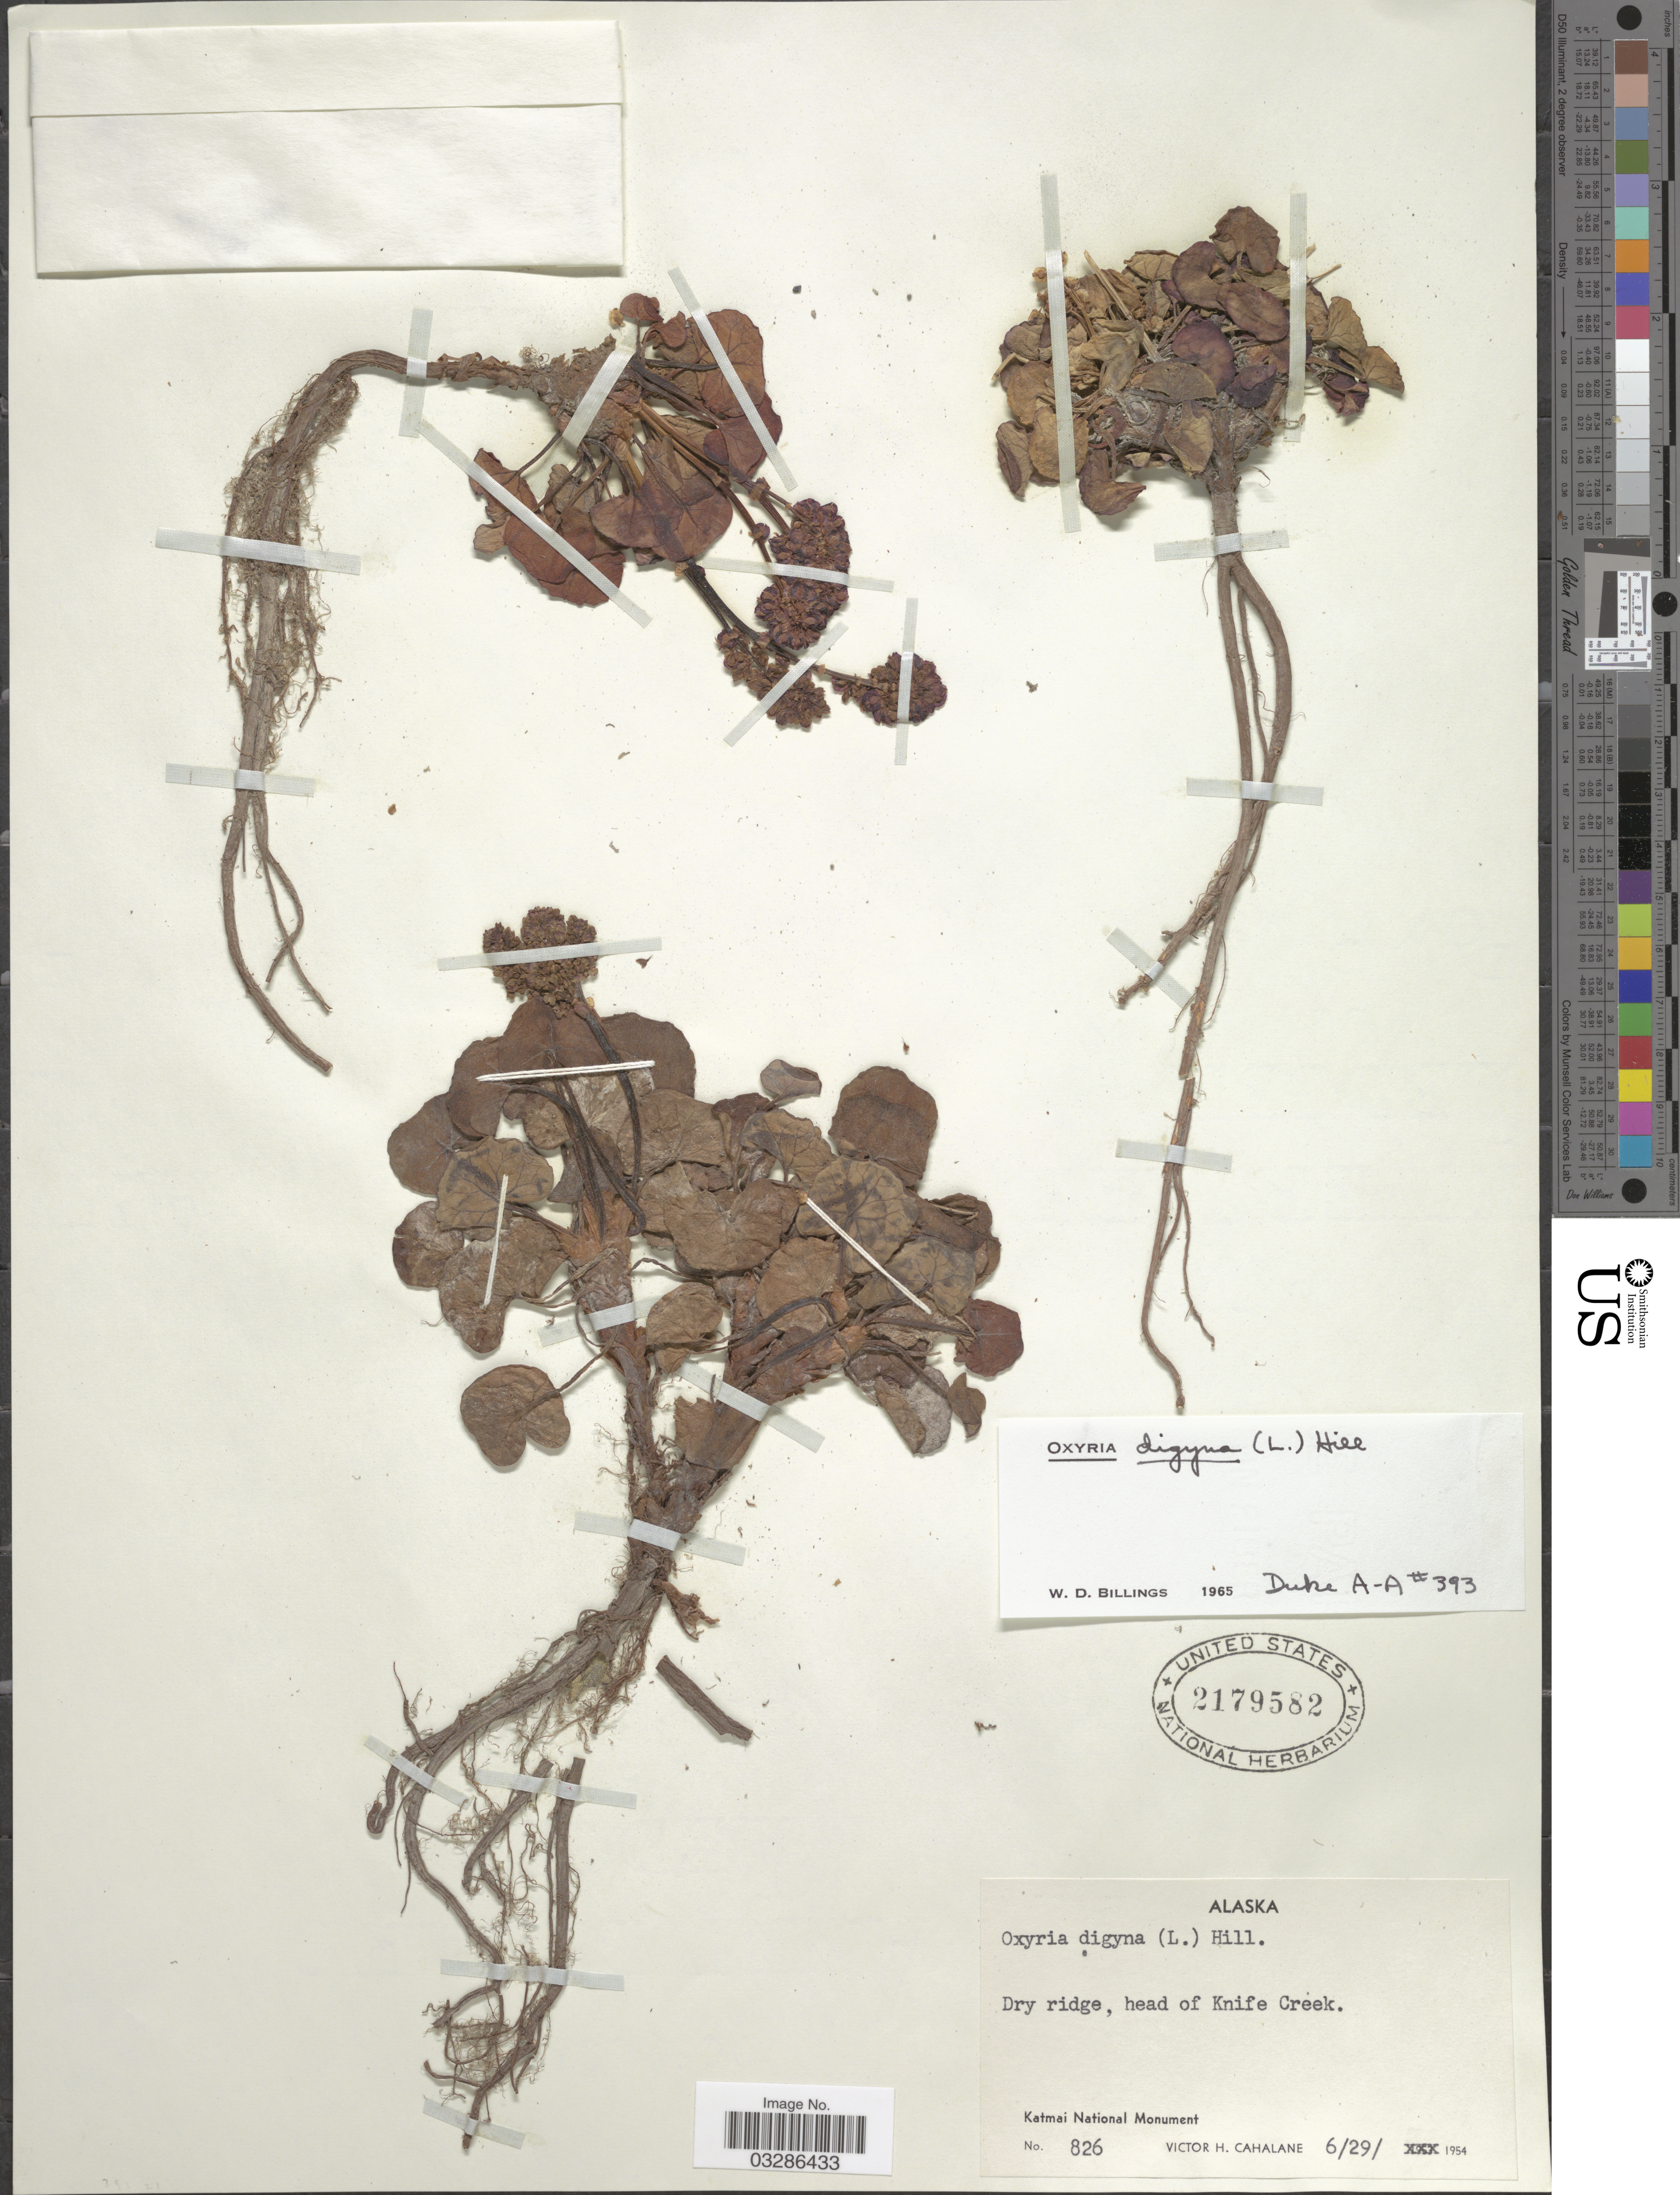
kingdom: Plantae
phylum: Tracheophyta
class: Magnoliopsida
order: Caryophyllales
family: Polygonaceae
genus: Oxyria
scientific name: Oxyria digyna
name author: (L.) Hill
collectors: V. Cahalane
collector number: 826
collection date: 1954-06-29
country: United States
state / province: Alaska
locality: Dry ridge, head of Knife Creek. Katmai National Monument.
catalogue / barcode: US 2179582